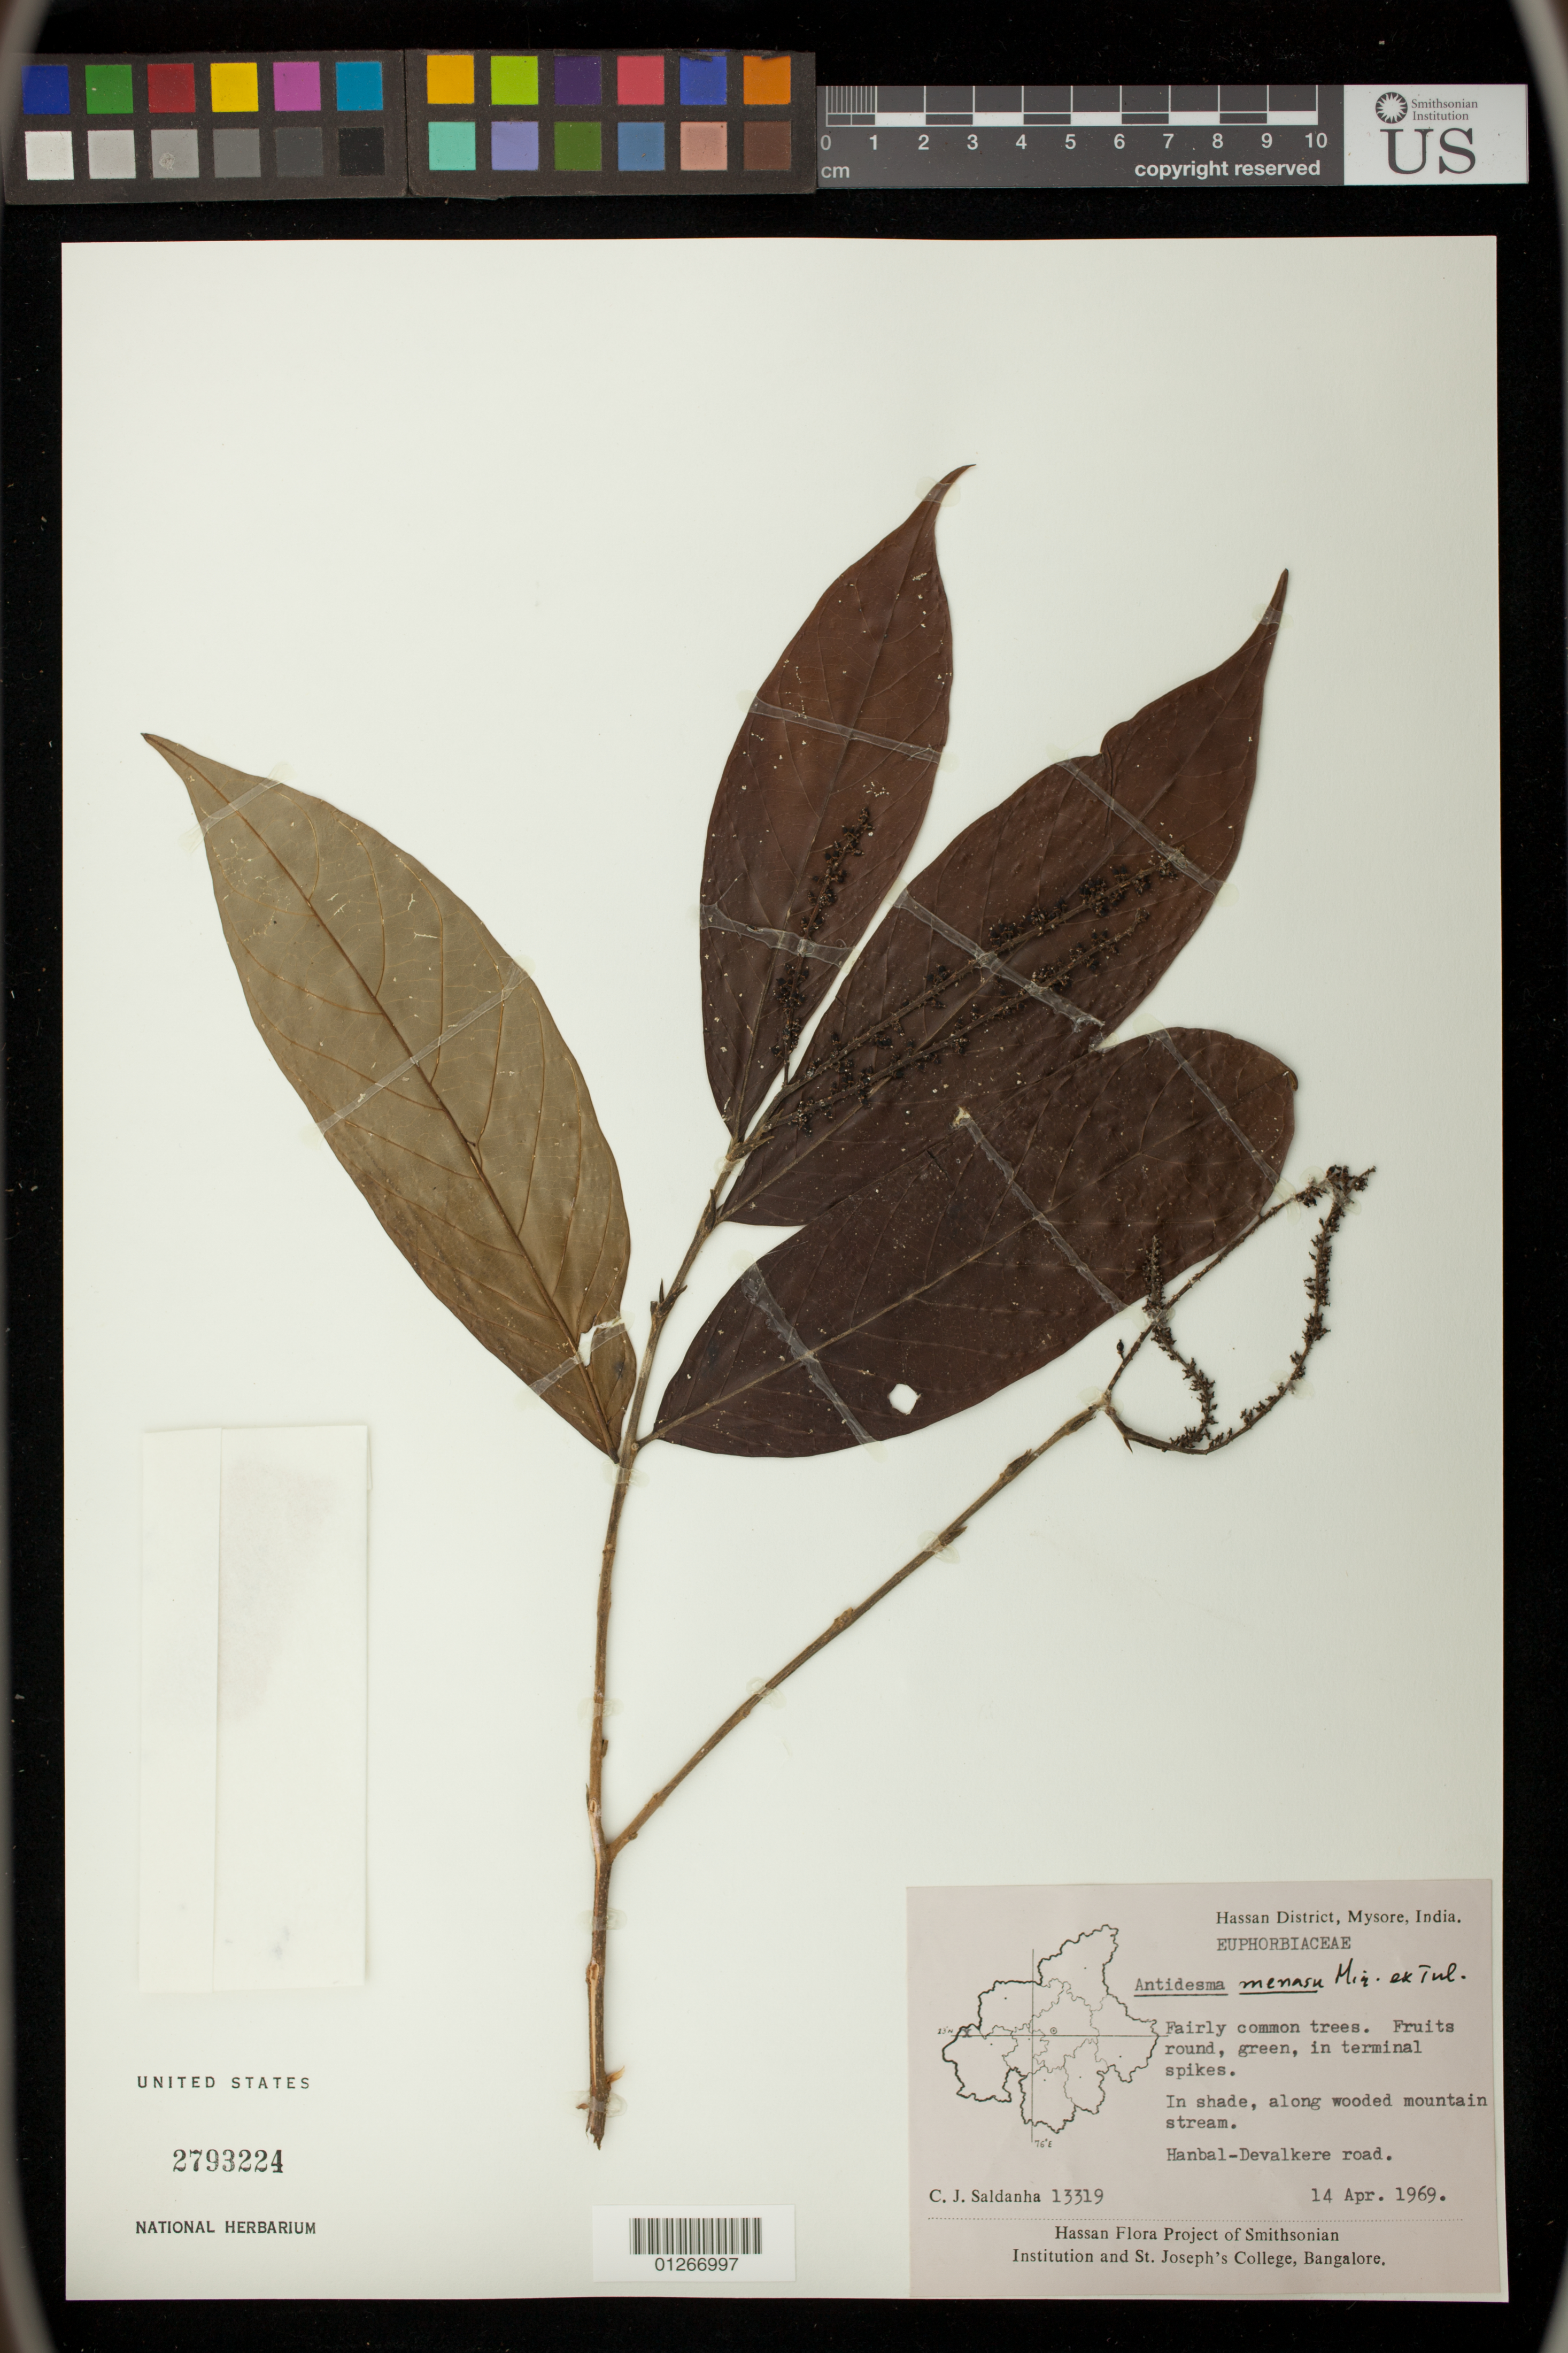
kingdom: Plantae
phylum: Tracheophyta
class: Magnoliopsida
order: Malpighiales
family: Phyllanthaceae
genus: Antidesma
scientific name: Antidesma menasu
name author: Miq. ex Tul.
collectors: C. J. Saldanha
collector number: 13319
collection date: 1969-04-14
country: India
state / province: Karnataka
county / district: Mysore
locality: Hassan District, Hanabal-Devalkere road.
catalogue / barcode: US 2793224